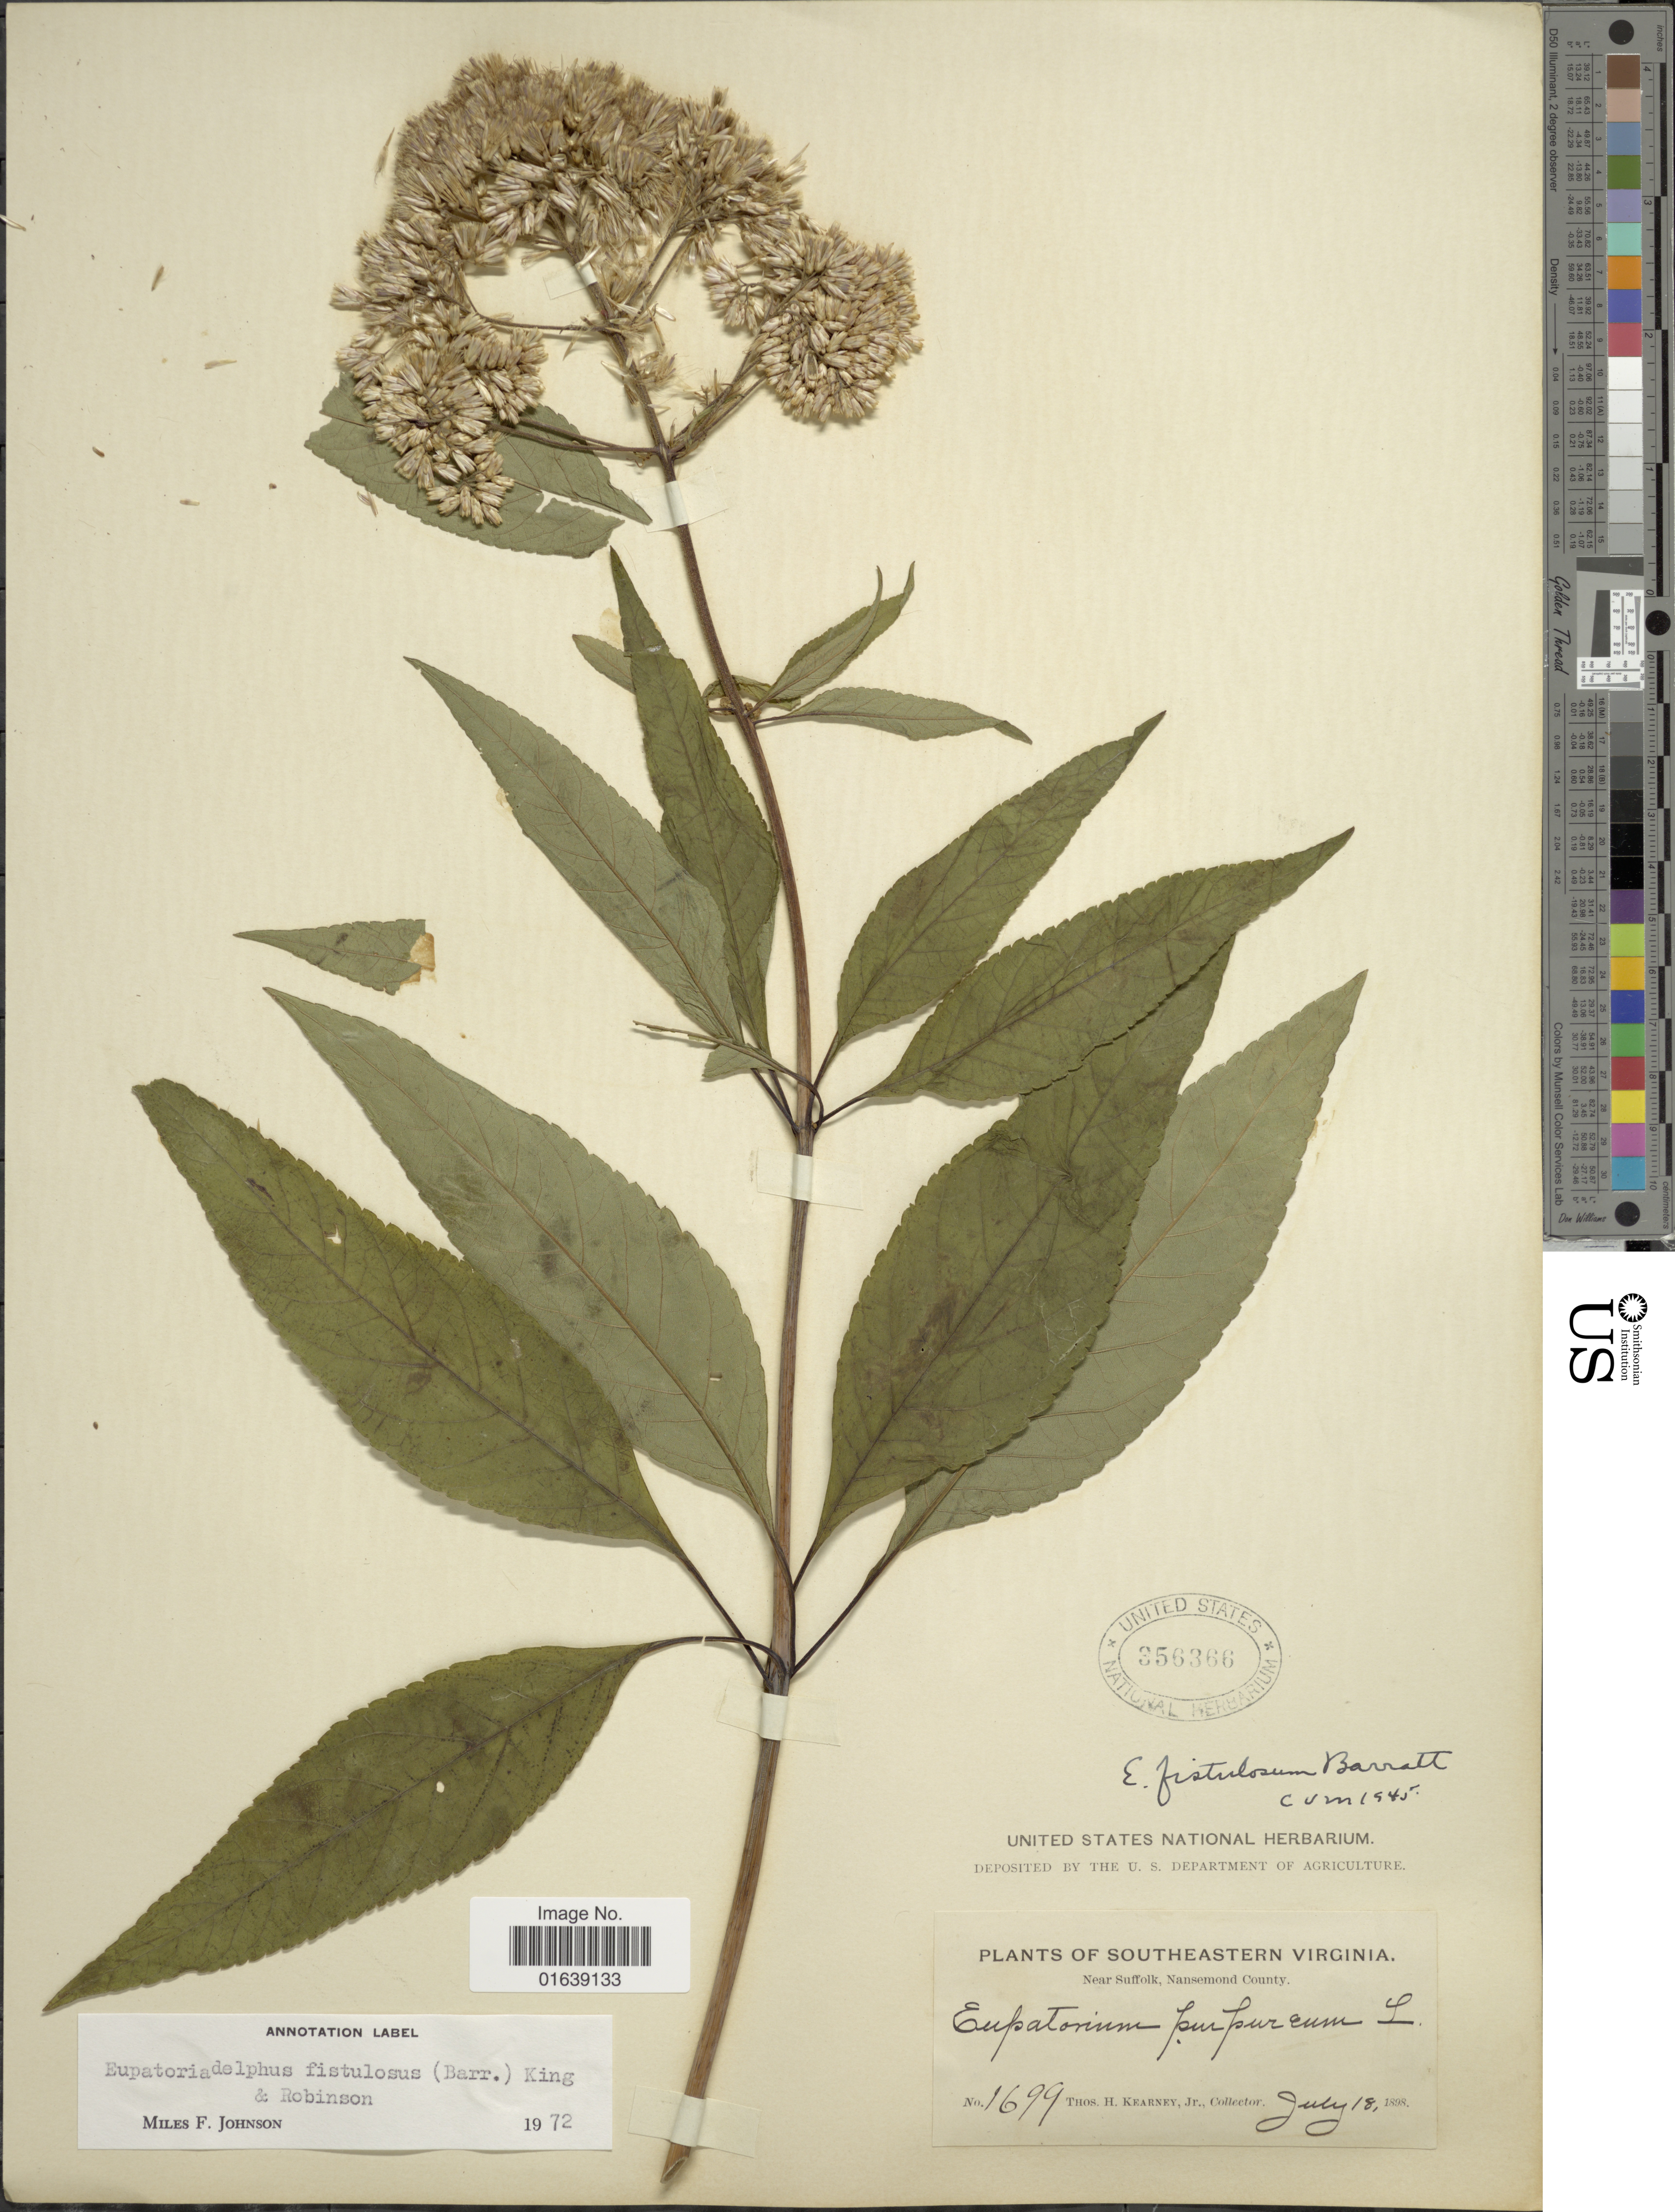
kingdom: Plantae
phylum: Tracheophyta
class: Magnoliopsida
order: Asterales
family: Asteraceae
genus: Eupatorium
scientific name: Eupatorium fistulosum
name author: Barratt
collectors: T. H. Kearney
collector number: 1699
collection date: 1898-07-18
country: United States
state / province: Virginia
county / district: City of Suffolk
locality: Southeastern Virginia. Near Suffolk, Nansemond County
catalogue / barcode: US 356366